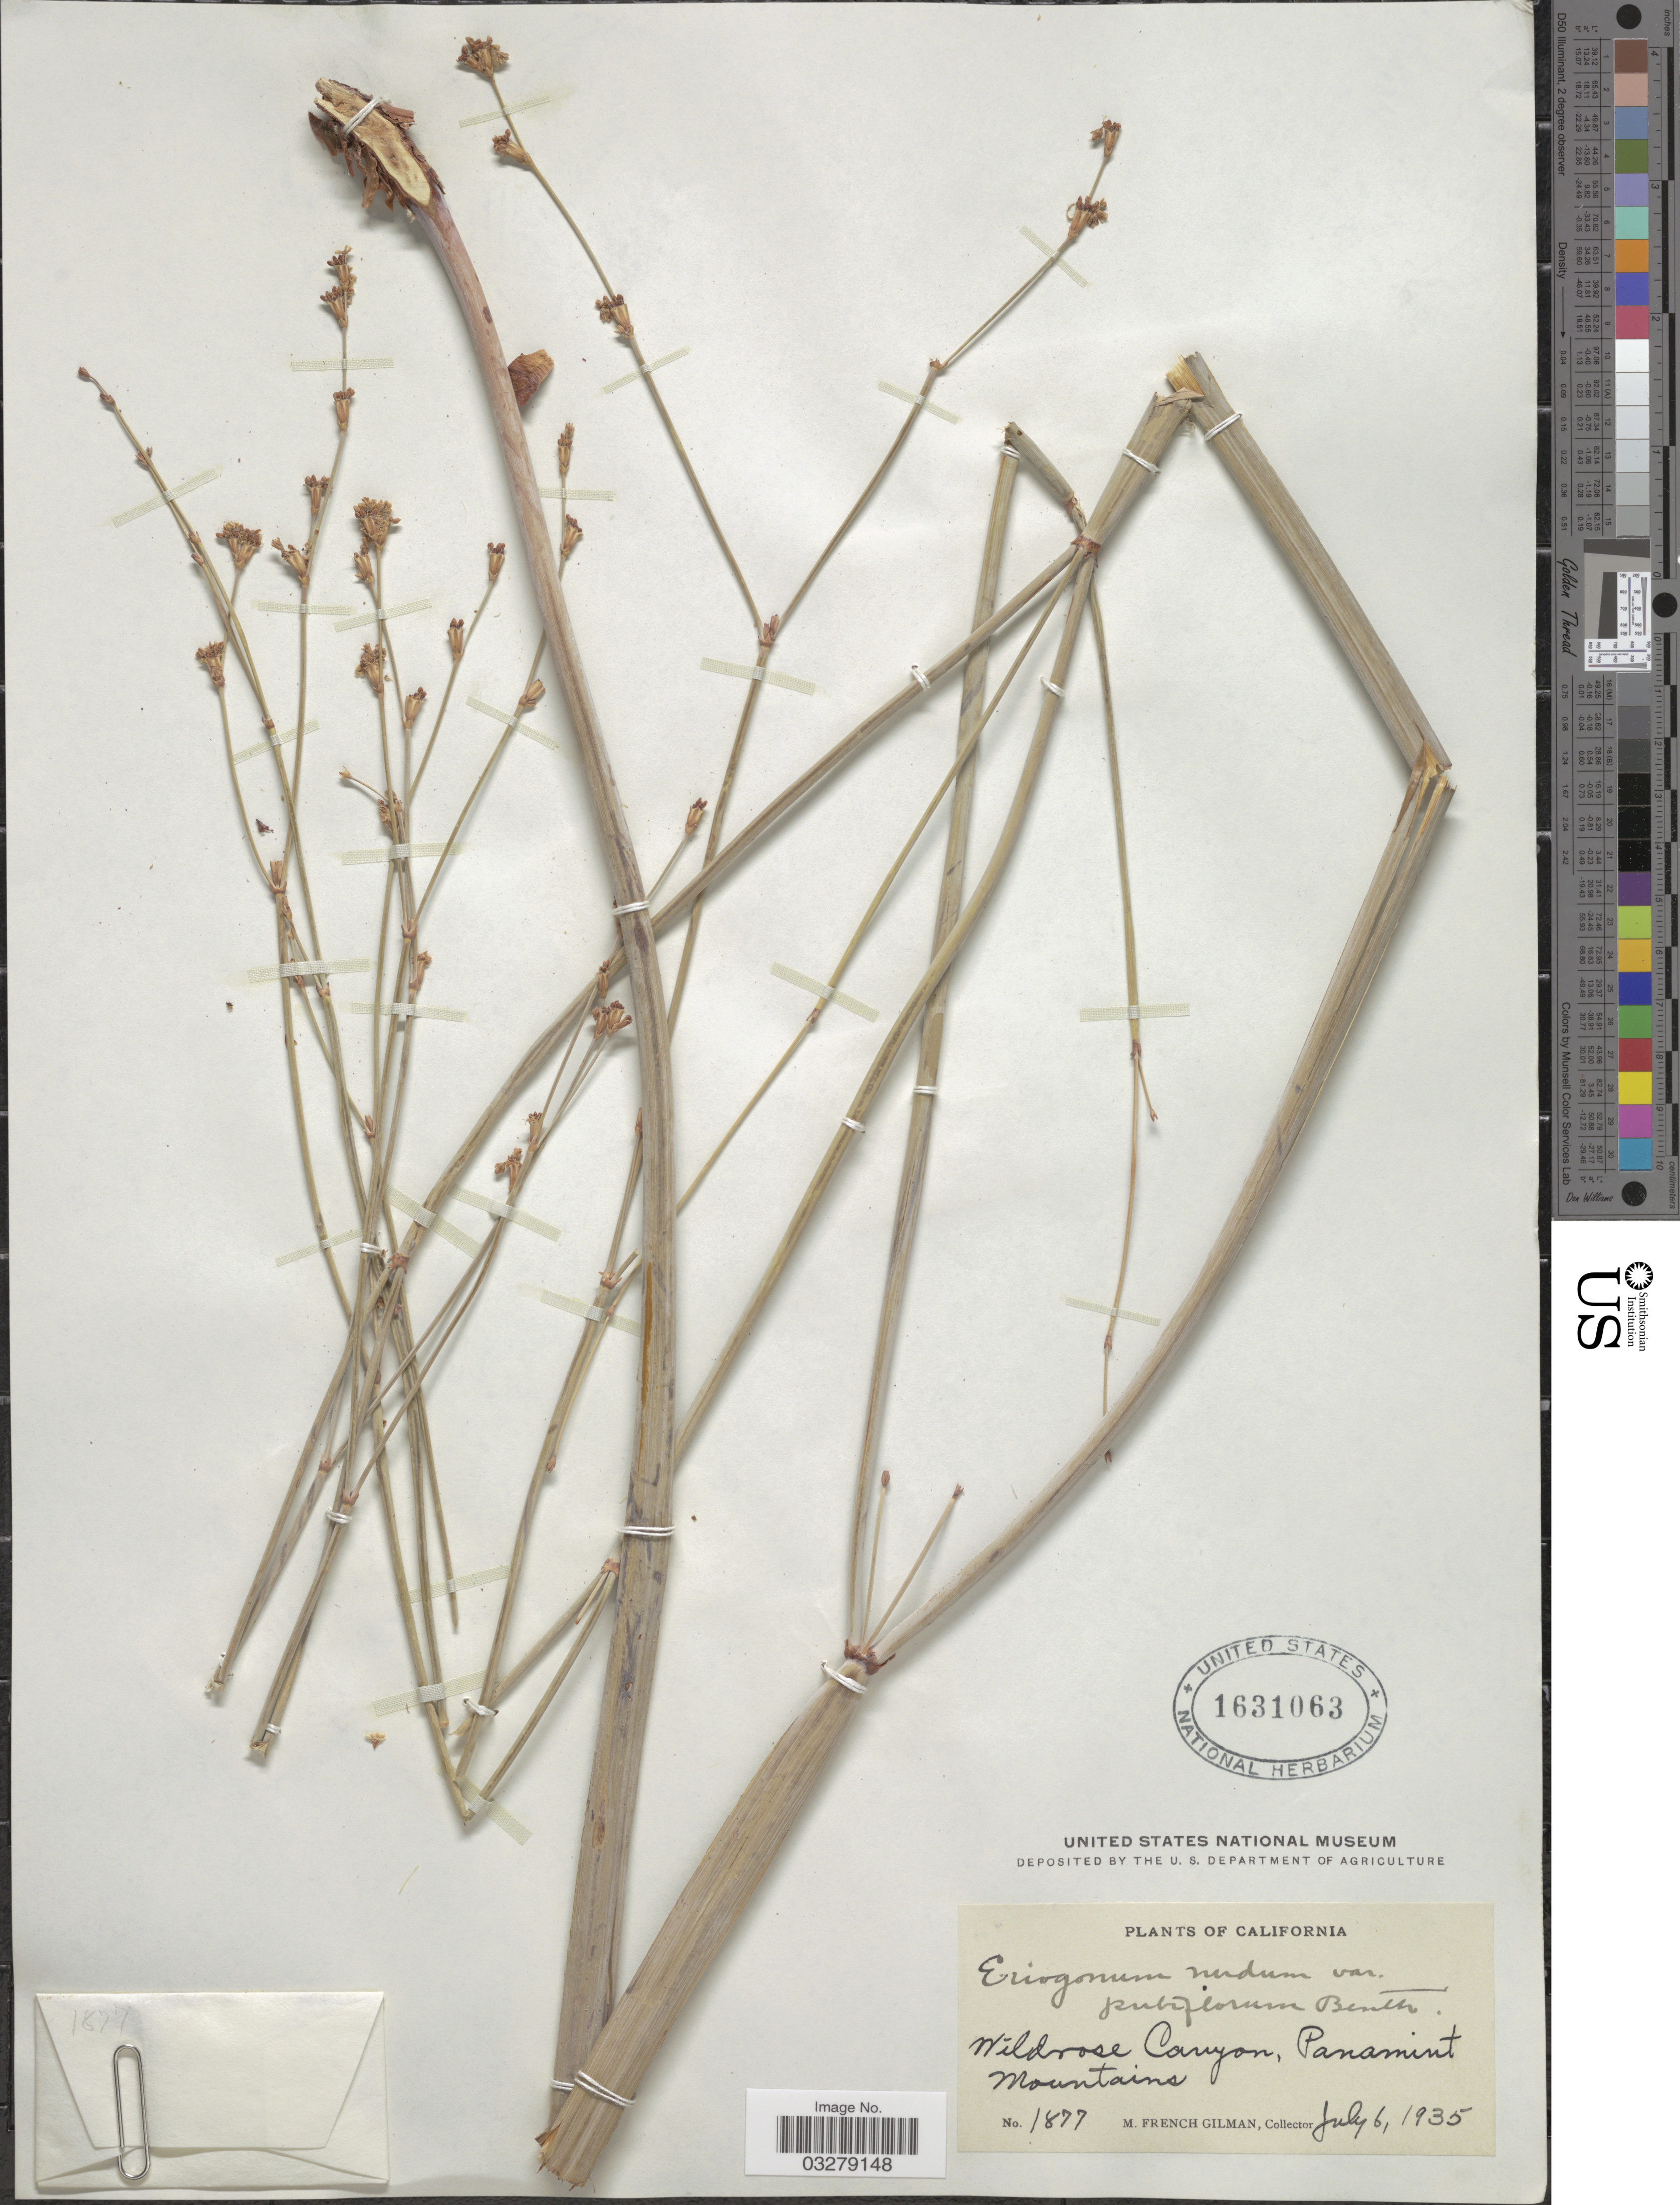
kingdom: Plantae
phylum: Tracheophyta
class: Magnoliopsida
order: Caryophyllales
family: Polygonaceae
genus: Eriogonum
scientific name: Eriogonum nudum var. westonii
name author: (S. Stokes) J.T. Howell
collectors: M. F. Gilman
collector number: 1877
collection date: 1935-07-06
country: United States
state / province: California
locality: Wildrose Canyon, Panamint Mountains.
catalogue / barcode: US 1631063